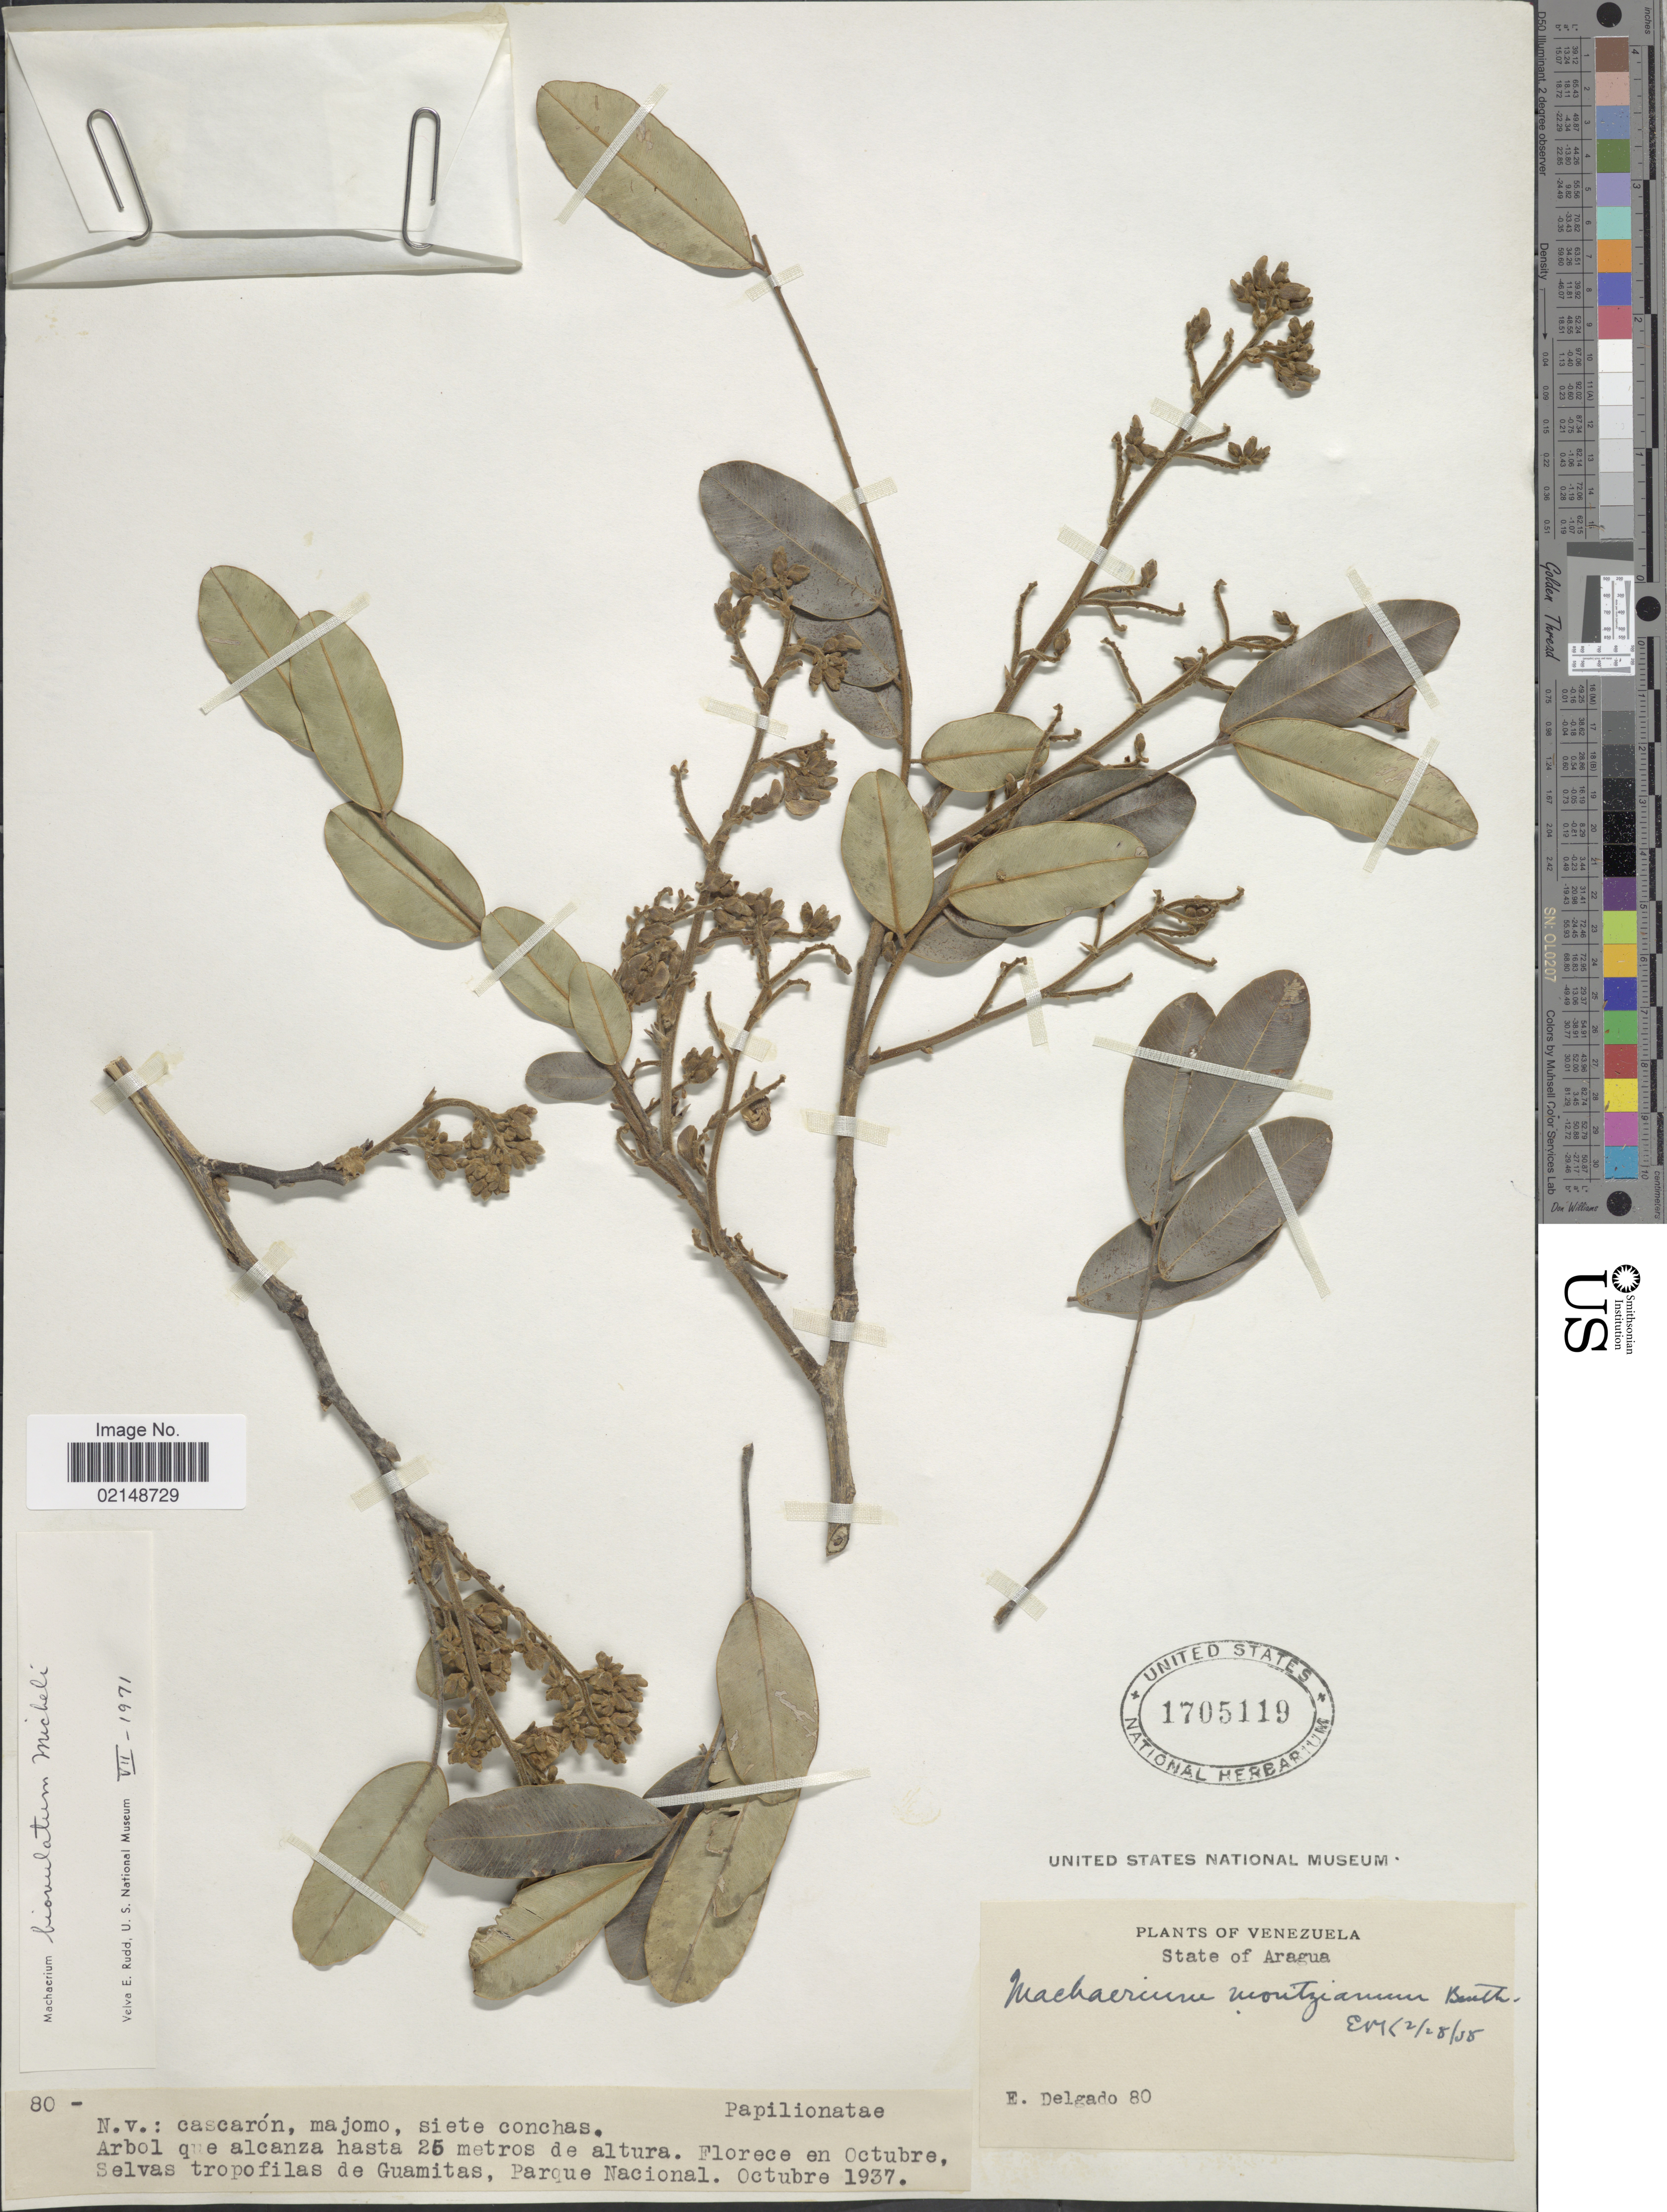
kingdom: Plantae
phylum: Tracheophyta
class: Magnoliopsida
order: Fabales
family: Fabaceae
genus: Machaerium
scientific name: Machaerium biovulatum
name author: Micheli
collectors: E. Delgado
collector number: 80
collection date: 1937-10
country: Venezuela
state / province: Aragua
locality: Guamitas, Parque Nacional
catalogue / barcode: US 1705119